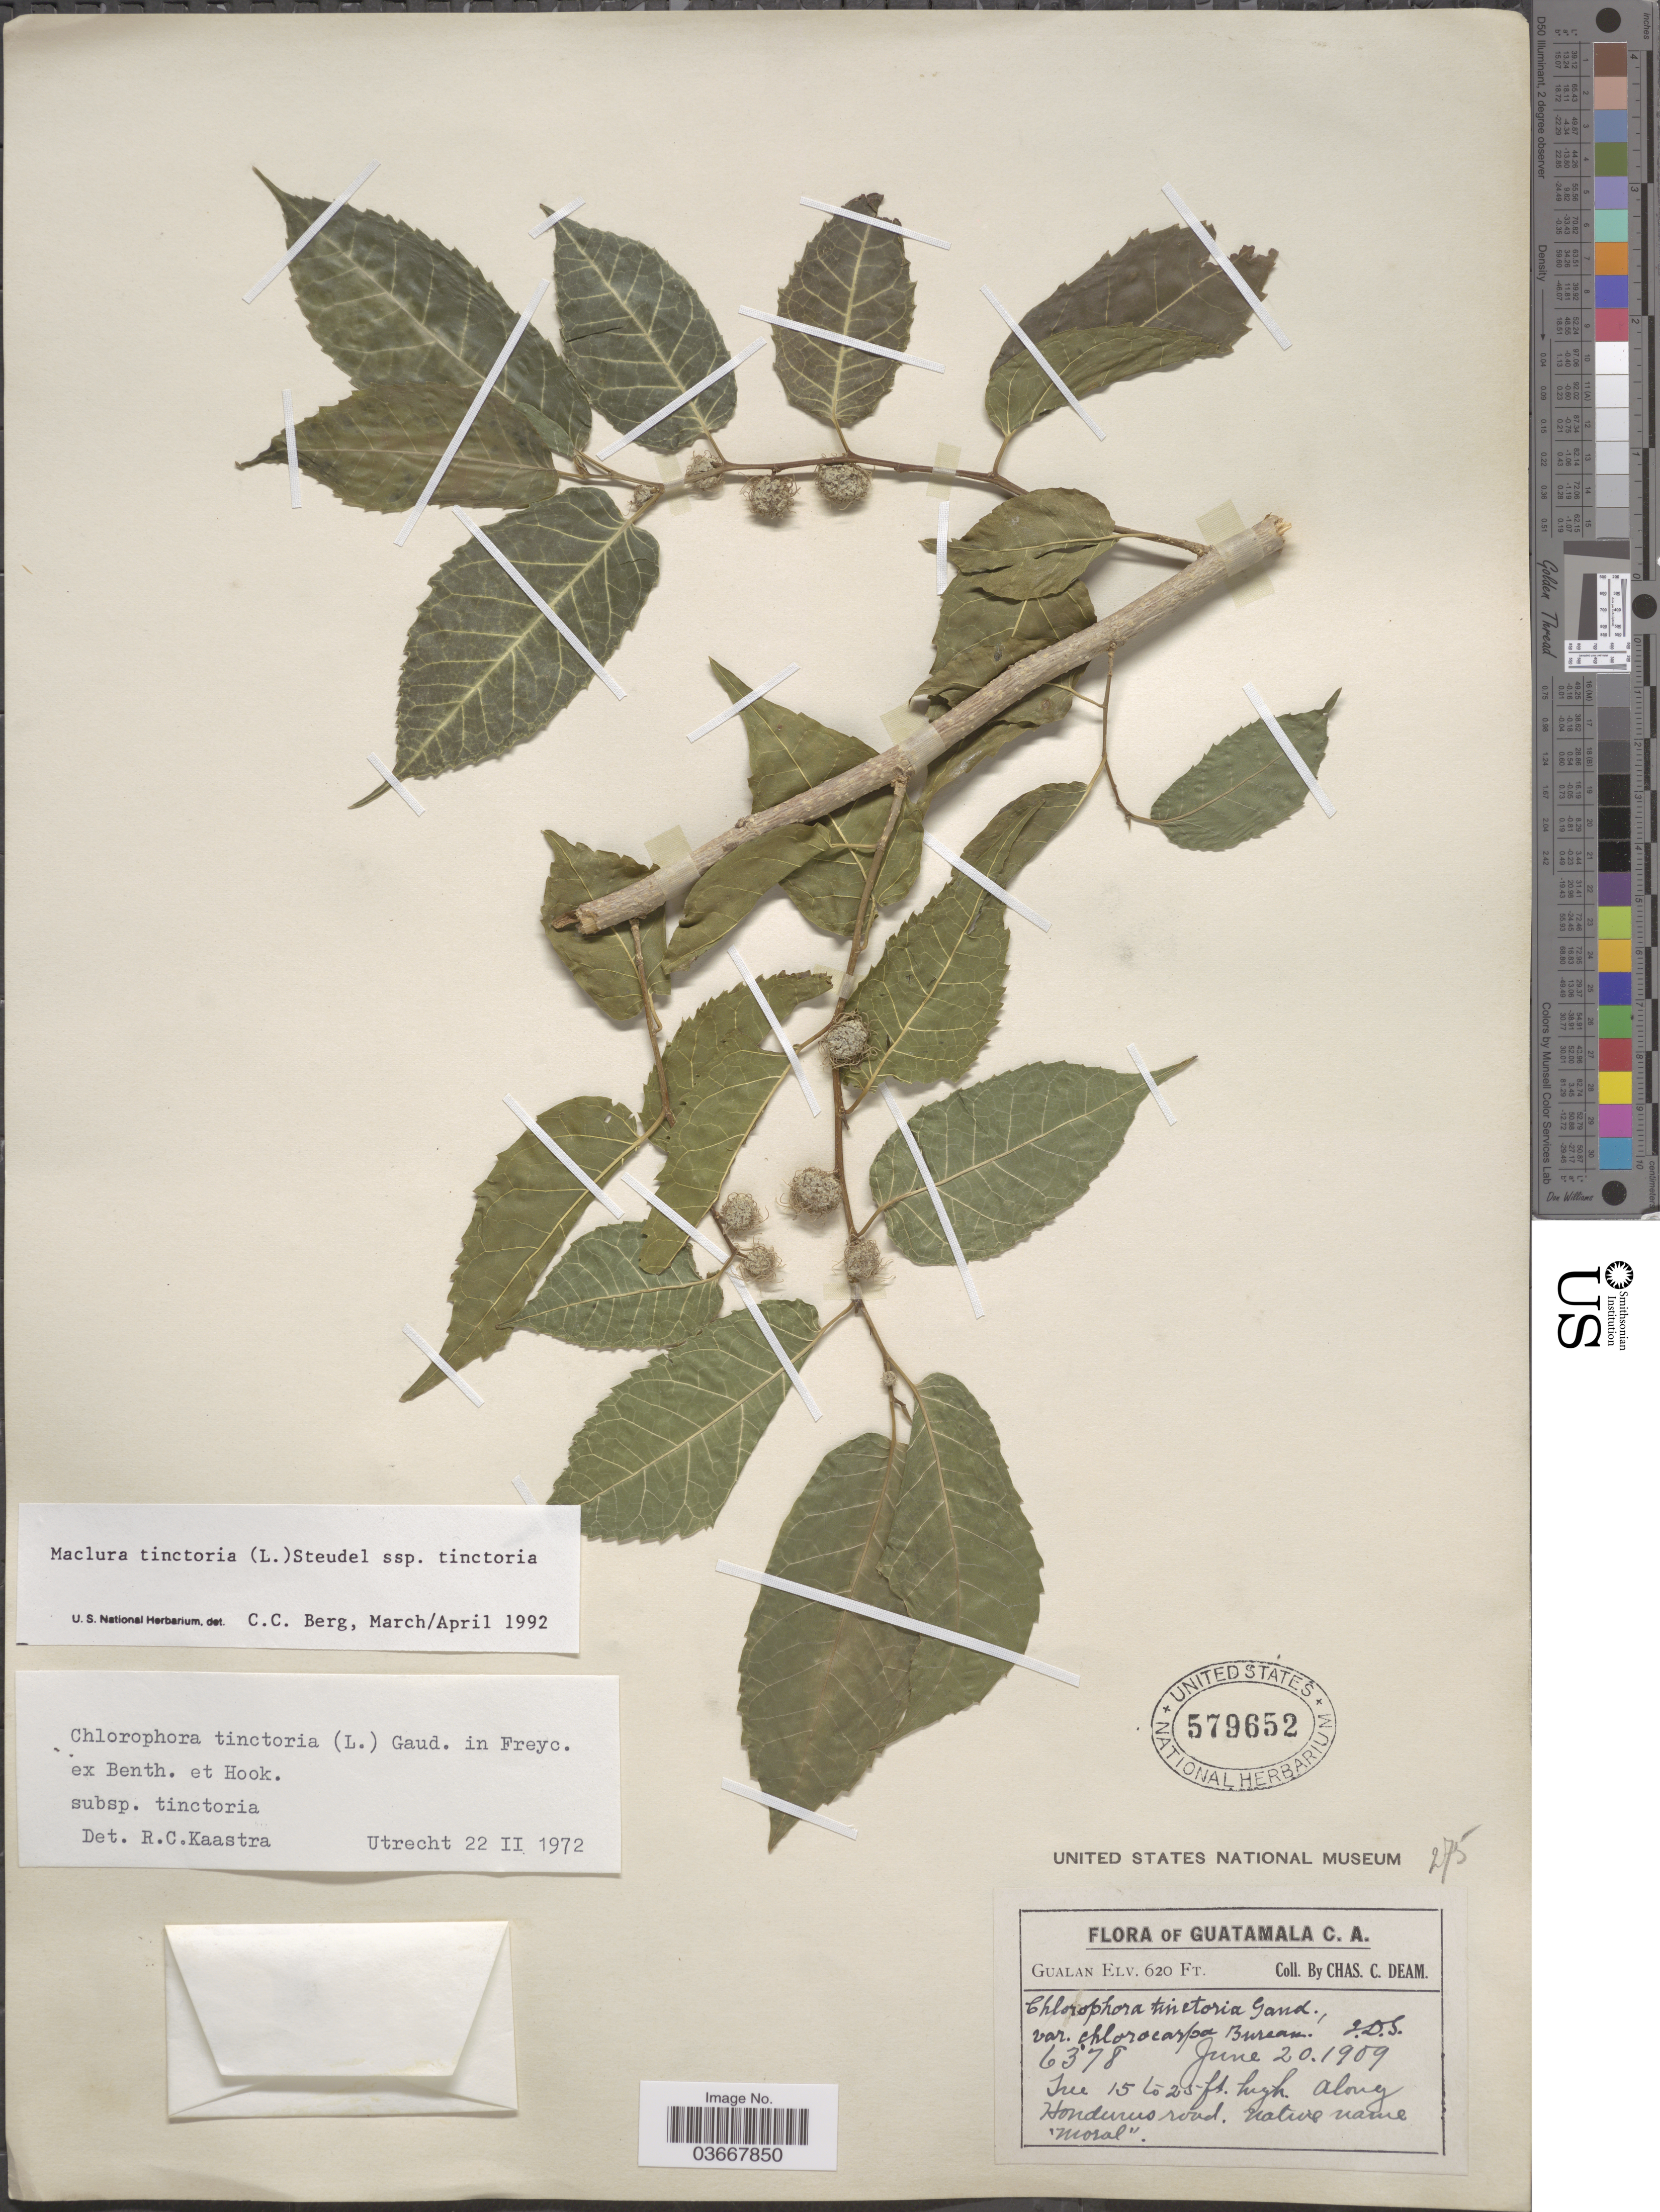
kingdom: Plantae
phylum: Tracheophyta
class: Magnoliopsida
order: Rosales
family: Moraceae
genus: Maclura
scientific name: Maclura tinctoria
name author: (L.) D. Don ex Steud.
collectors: C. C. Deam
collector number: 6378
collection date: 1909-06-20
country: Guatemala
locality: Gualan. Along Honduras road.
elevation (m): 189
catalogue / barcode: US 579652